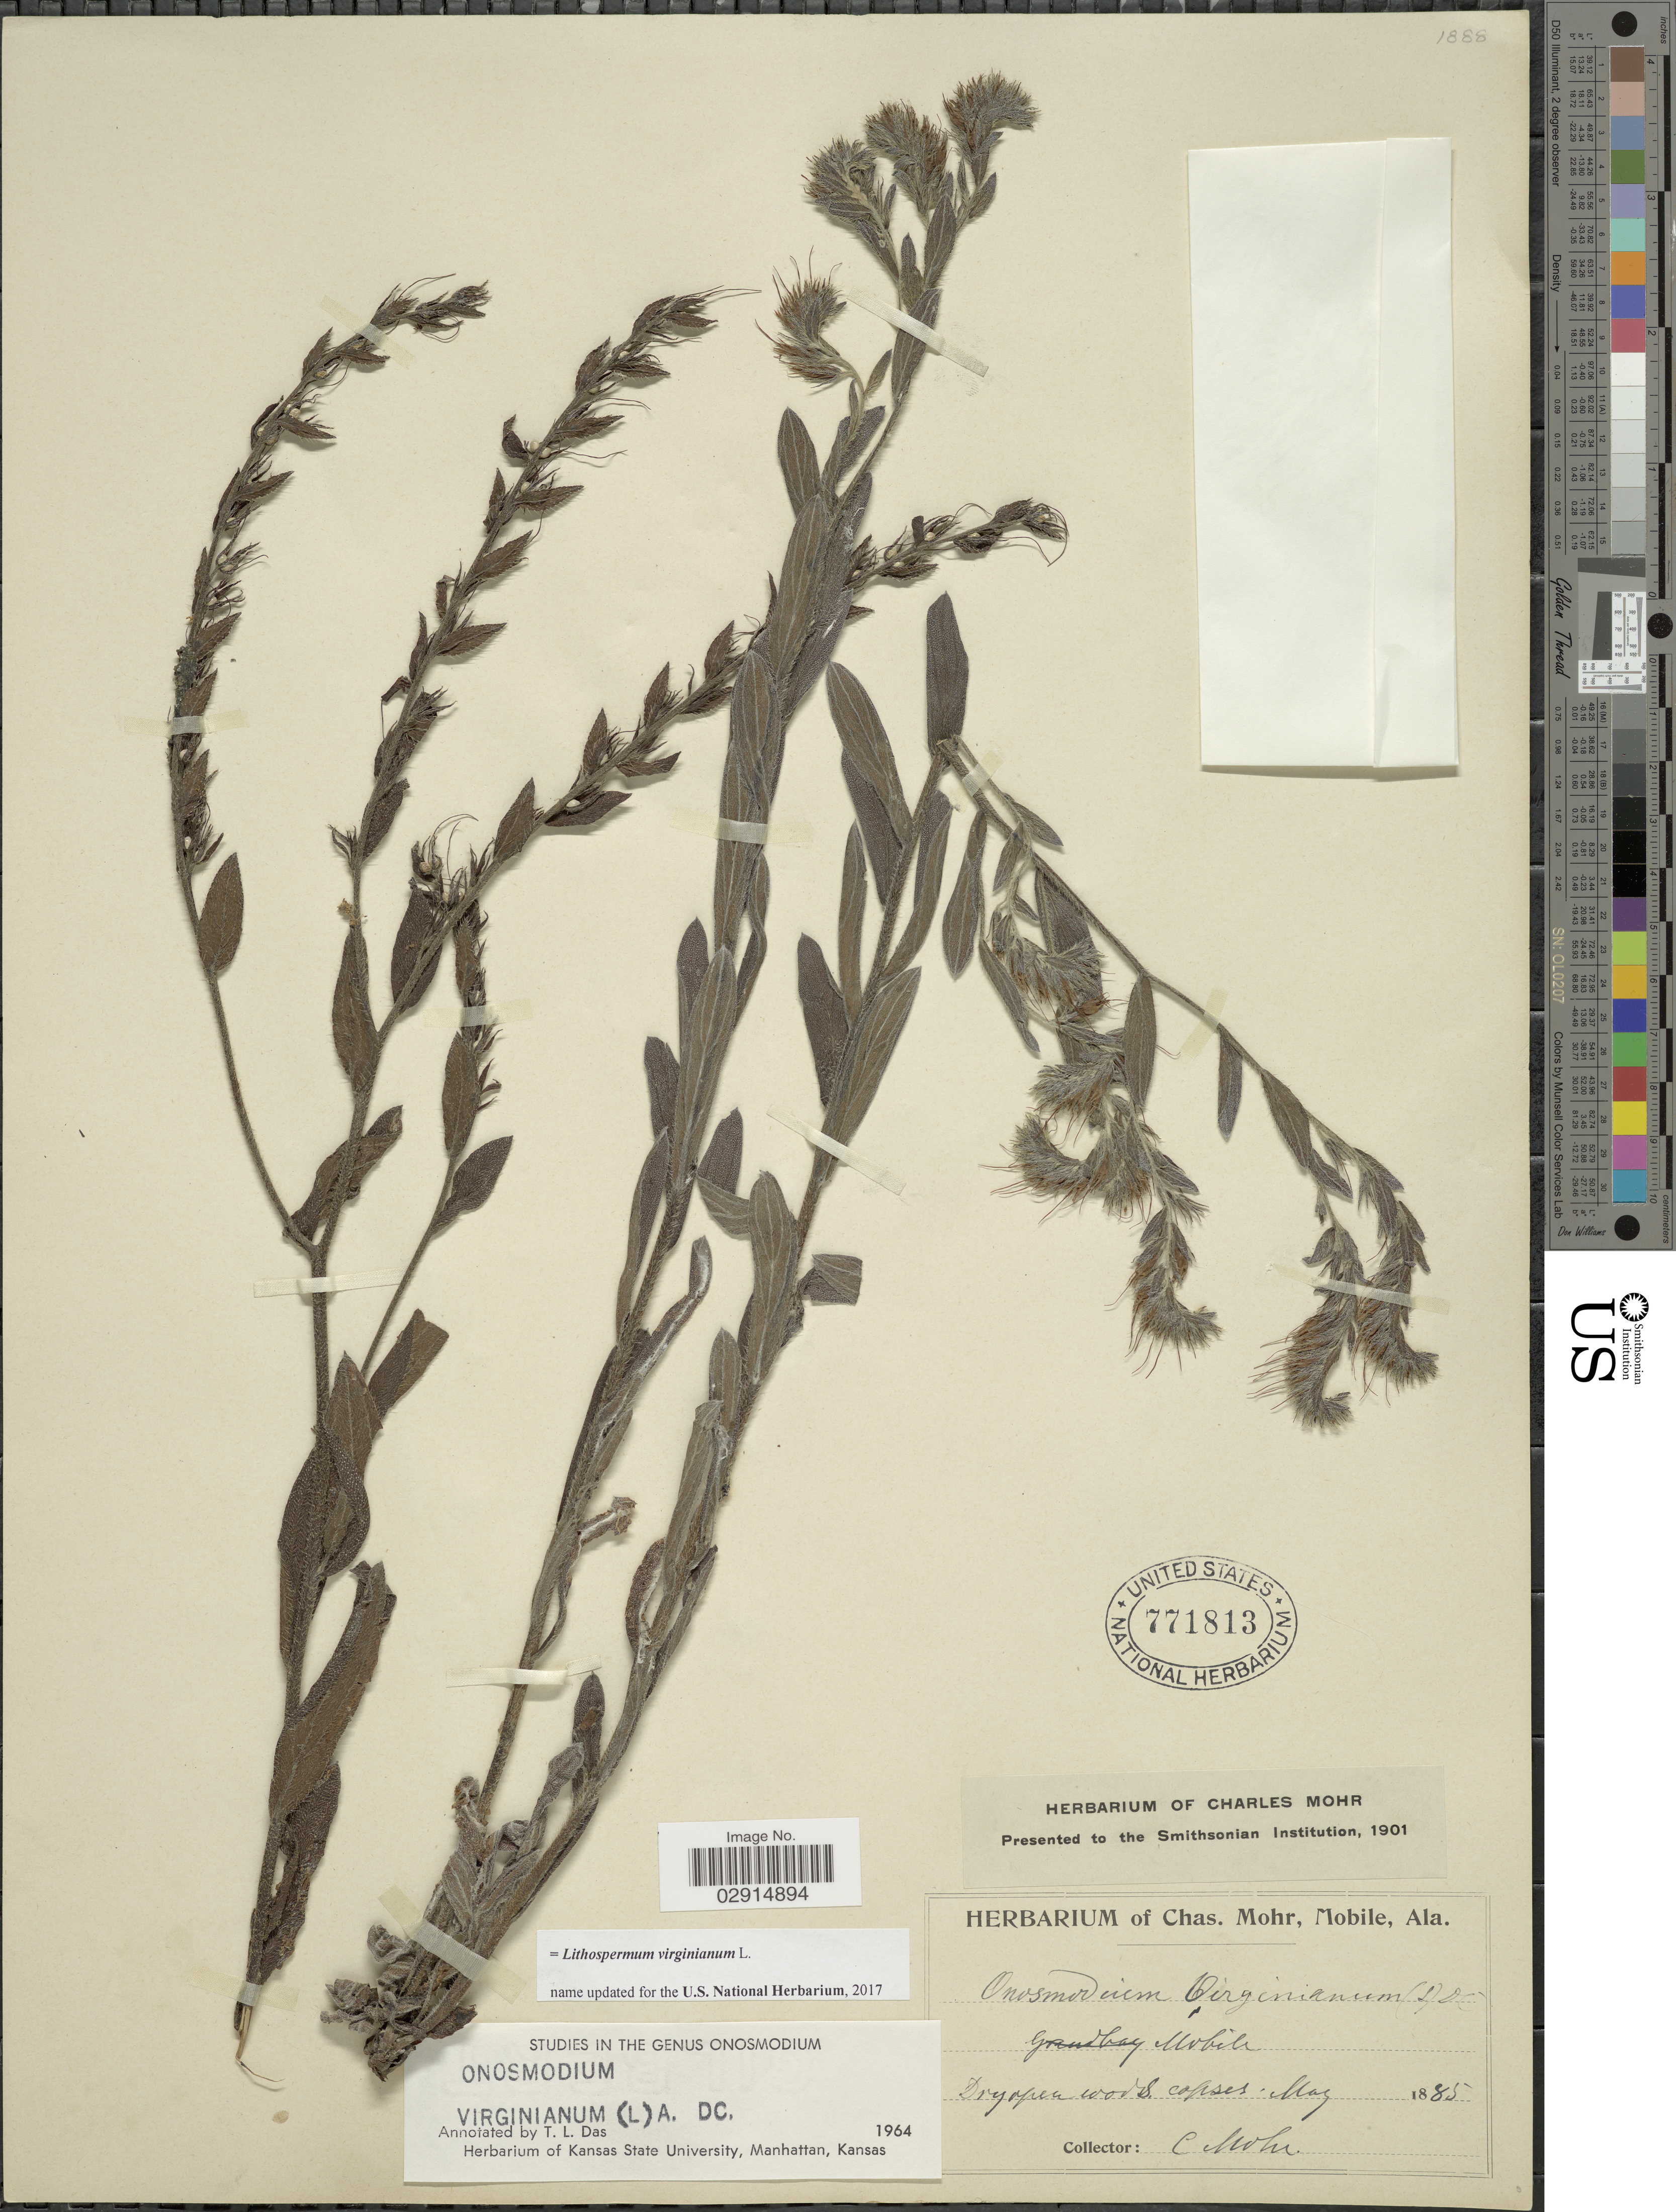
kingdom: Plantae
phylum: Tracheophyta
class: Magnoliopsida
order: Boraginales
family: Boraginaceae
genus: Lithospermum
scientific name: Lithospermum virginianum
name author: L.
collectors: Mohr, C. T. (herbarium)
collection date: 1885-05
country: United States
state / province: Alabama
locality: Dry open woods copses.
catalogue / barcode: US 771813